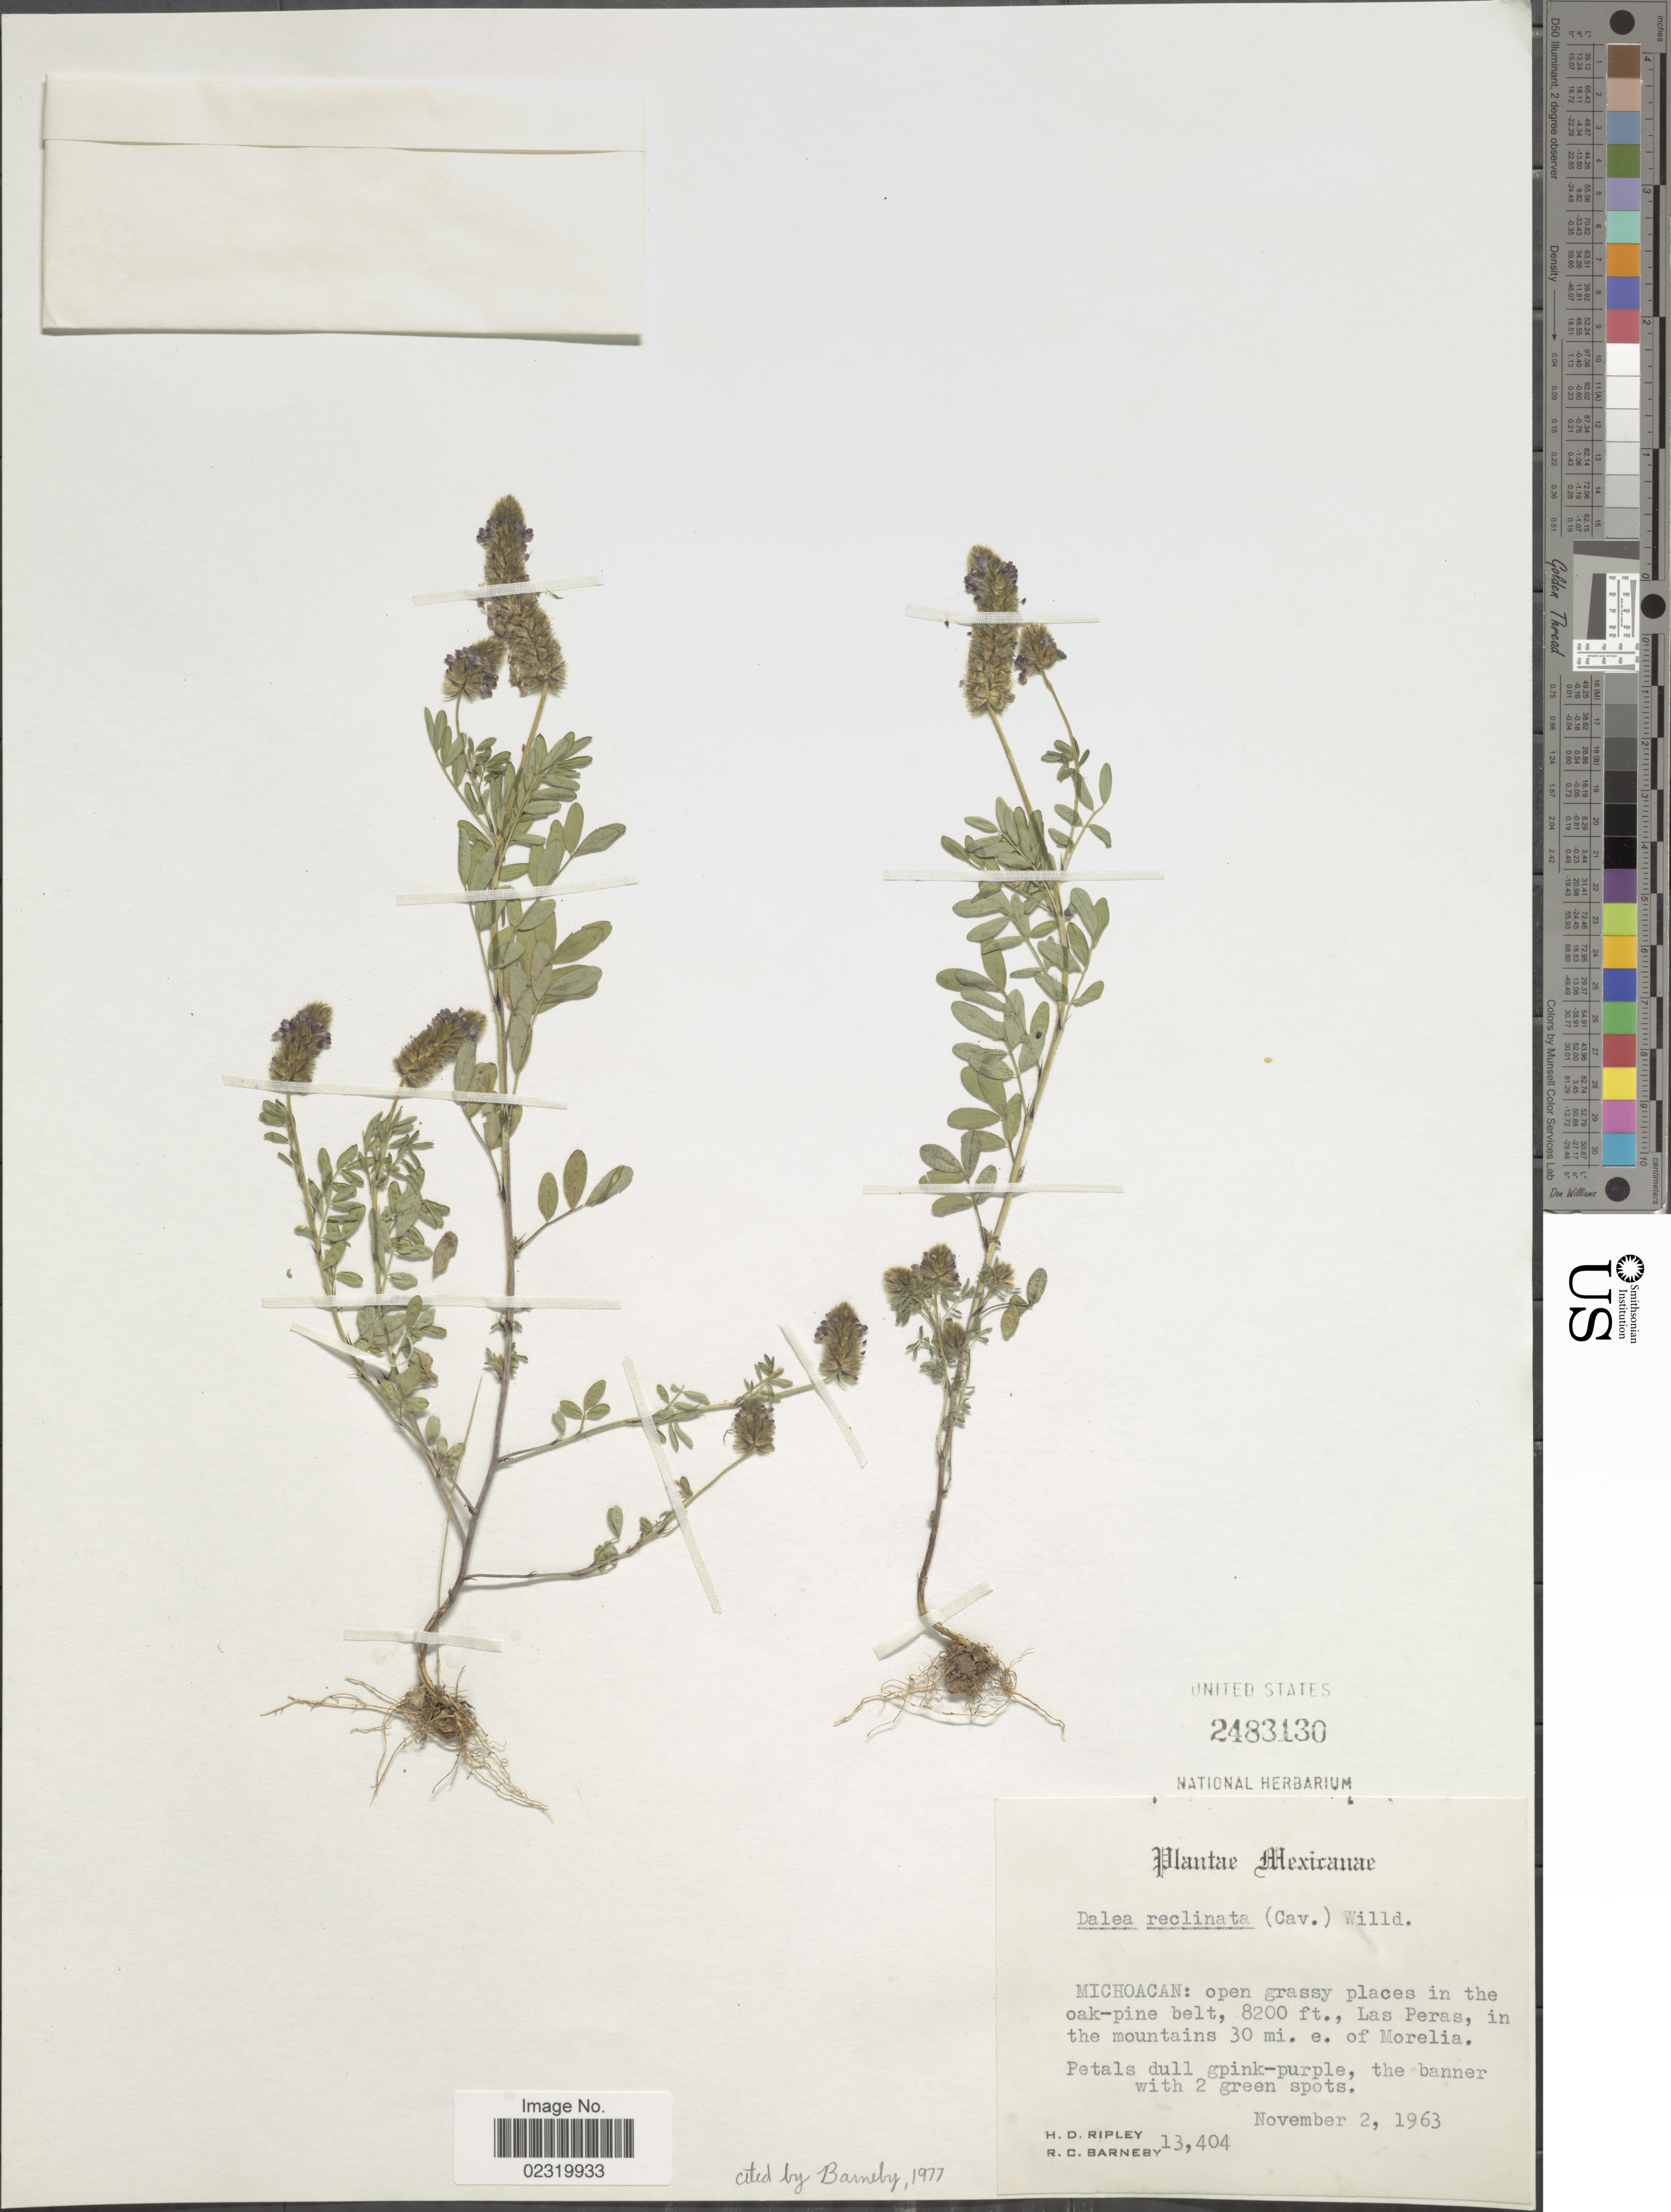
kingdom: Plantae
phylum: Tracheophyta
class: Magnoliopsida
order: Fabales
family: Fabaceae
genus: Dalea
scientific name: Dalea reclinata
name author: (Cav.) Willd.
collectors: H. Ripley & R. C. Barneby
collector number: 13404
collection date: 1963-11-02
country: Mexico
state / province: Michoacán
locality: Las Peras, in the mountains 30 mi. e. of Morelia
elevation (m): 2499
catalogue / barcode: US 2483130